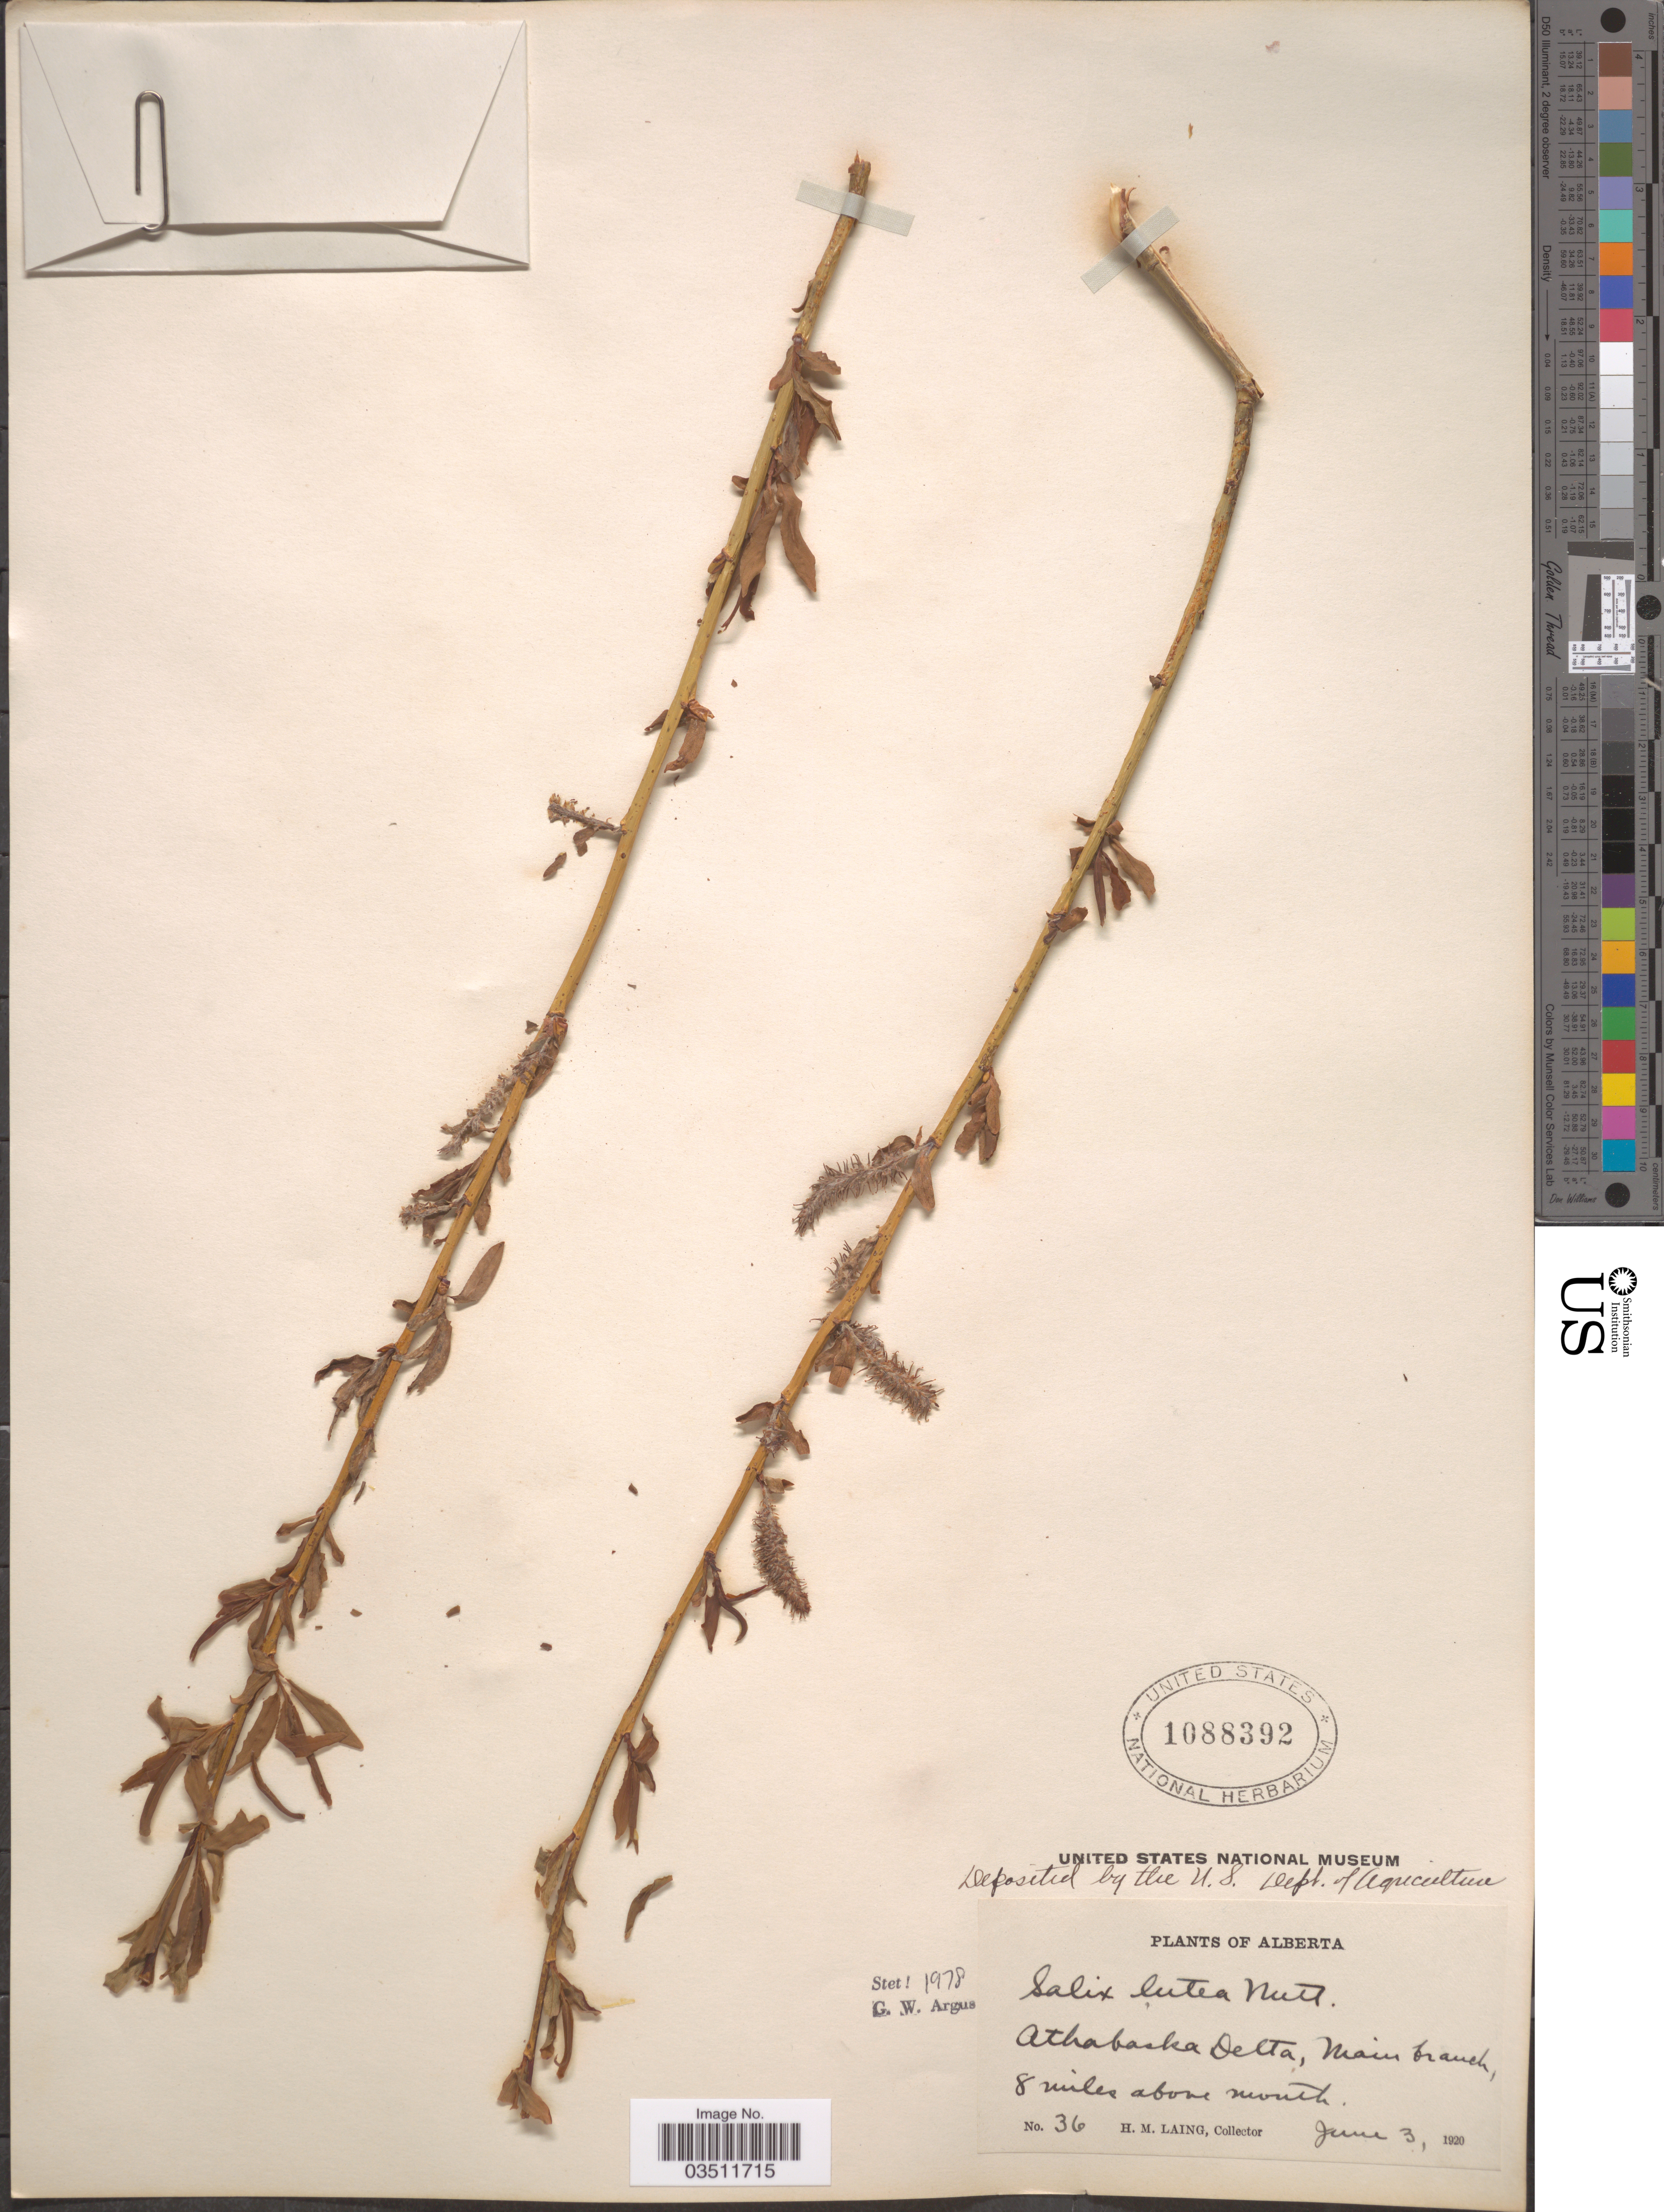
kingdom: Plantae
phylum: Tracheophyta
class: Magnoliopsida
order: Malpighiales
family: Salicaceae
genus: Salix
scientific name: Salix lutea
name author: Nutt.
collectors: H. Laing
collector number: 36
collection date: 1920-06-03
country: Canada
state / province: Alberta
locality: Athabaska Delta, Main branch, 8 miles above mouth.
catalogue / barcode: US 1088392